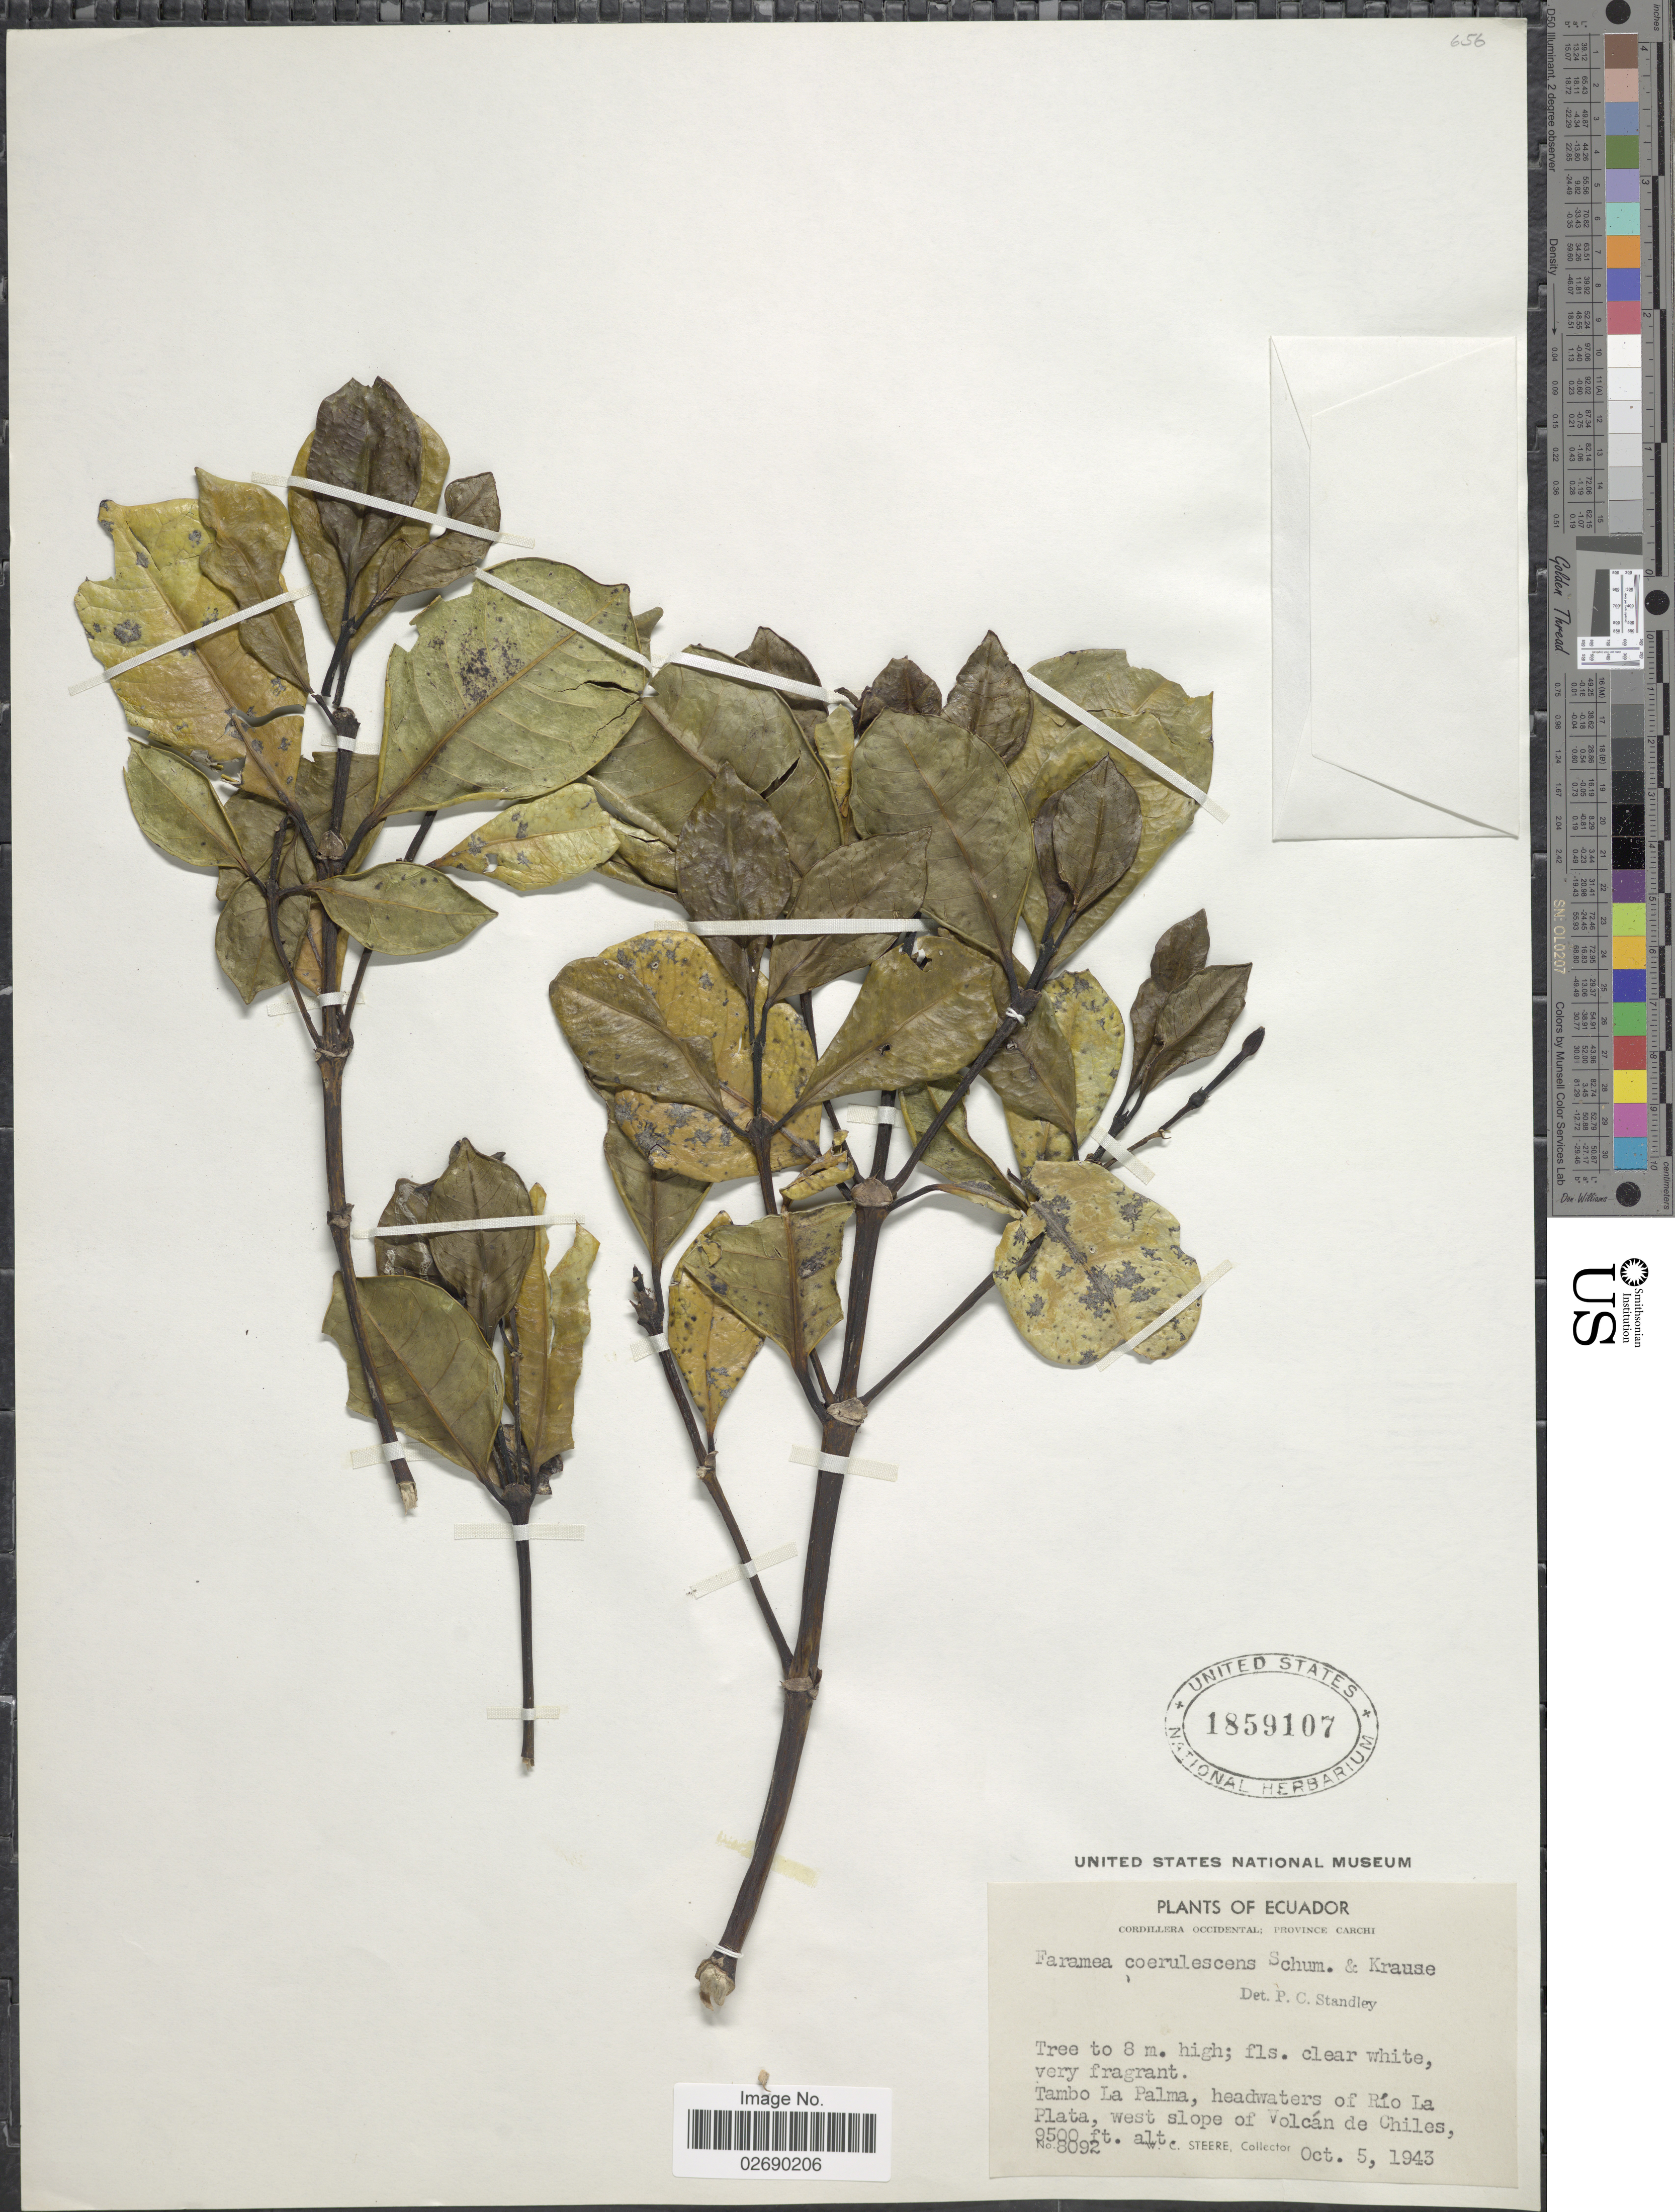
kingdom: Plantae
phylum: Tracheophyta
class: Magnoliopsida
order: Gentianales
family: Rubiaceae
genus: Faramea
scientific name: Faramea coerulescens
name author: K. Schum. & K. Krause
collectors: W. C. Steere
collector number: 8092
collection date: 1943-10-05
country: Ecuador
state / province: Carchi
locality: Cordillera Occidental; Tambo La Palma, headwaters of Río La Plata, west slope of Volcán de Chiles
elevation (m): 2896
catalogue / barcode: US 1859107